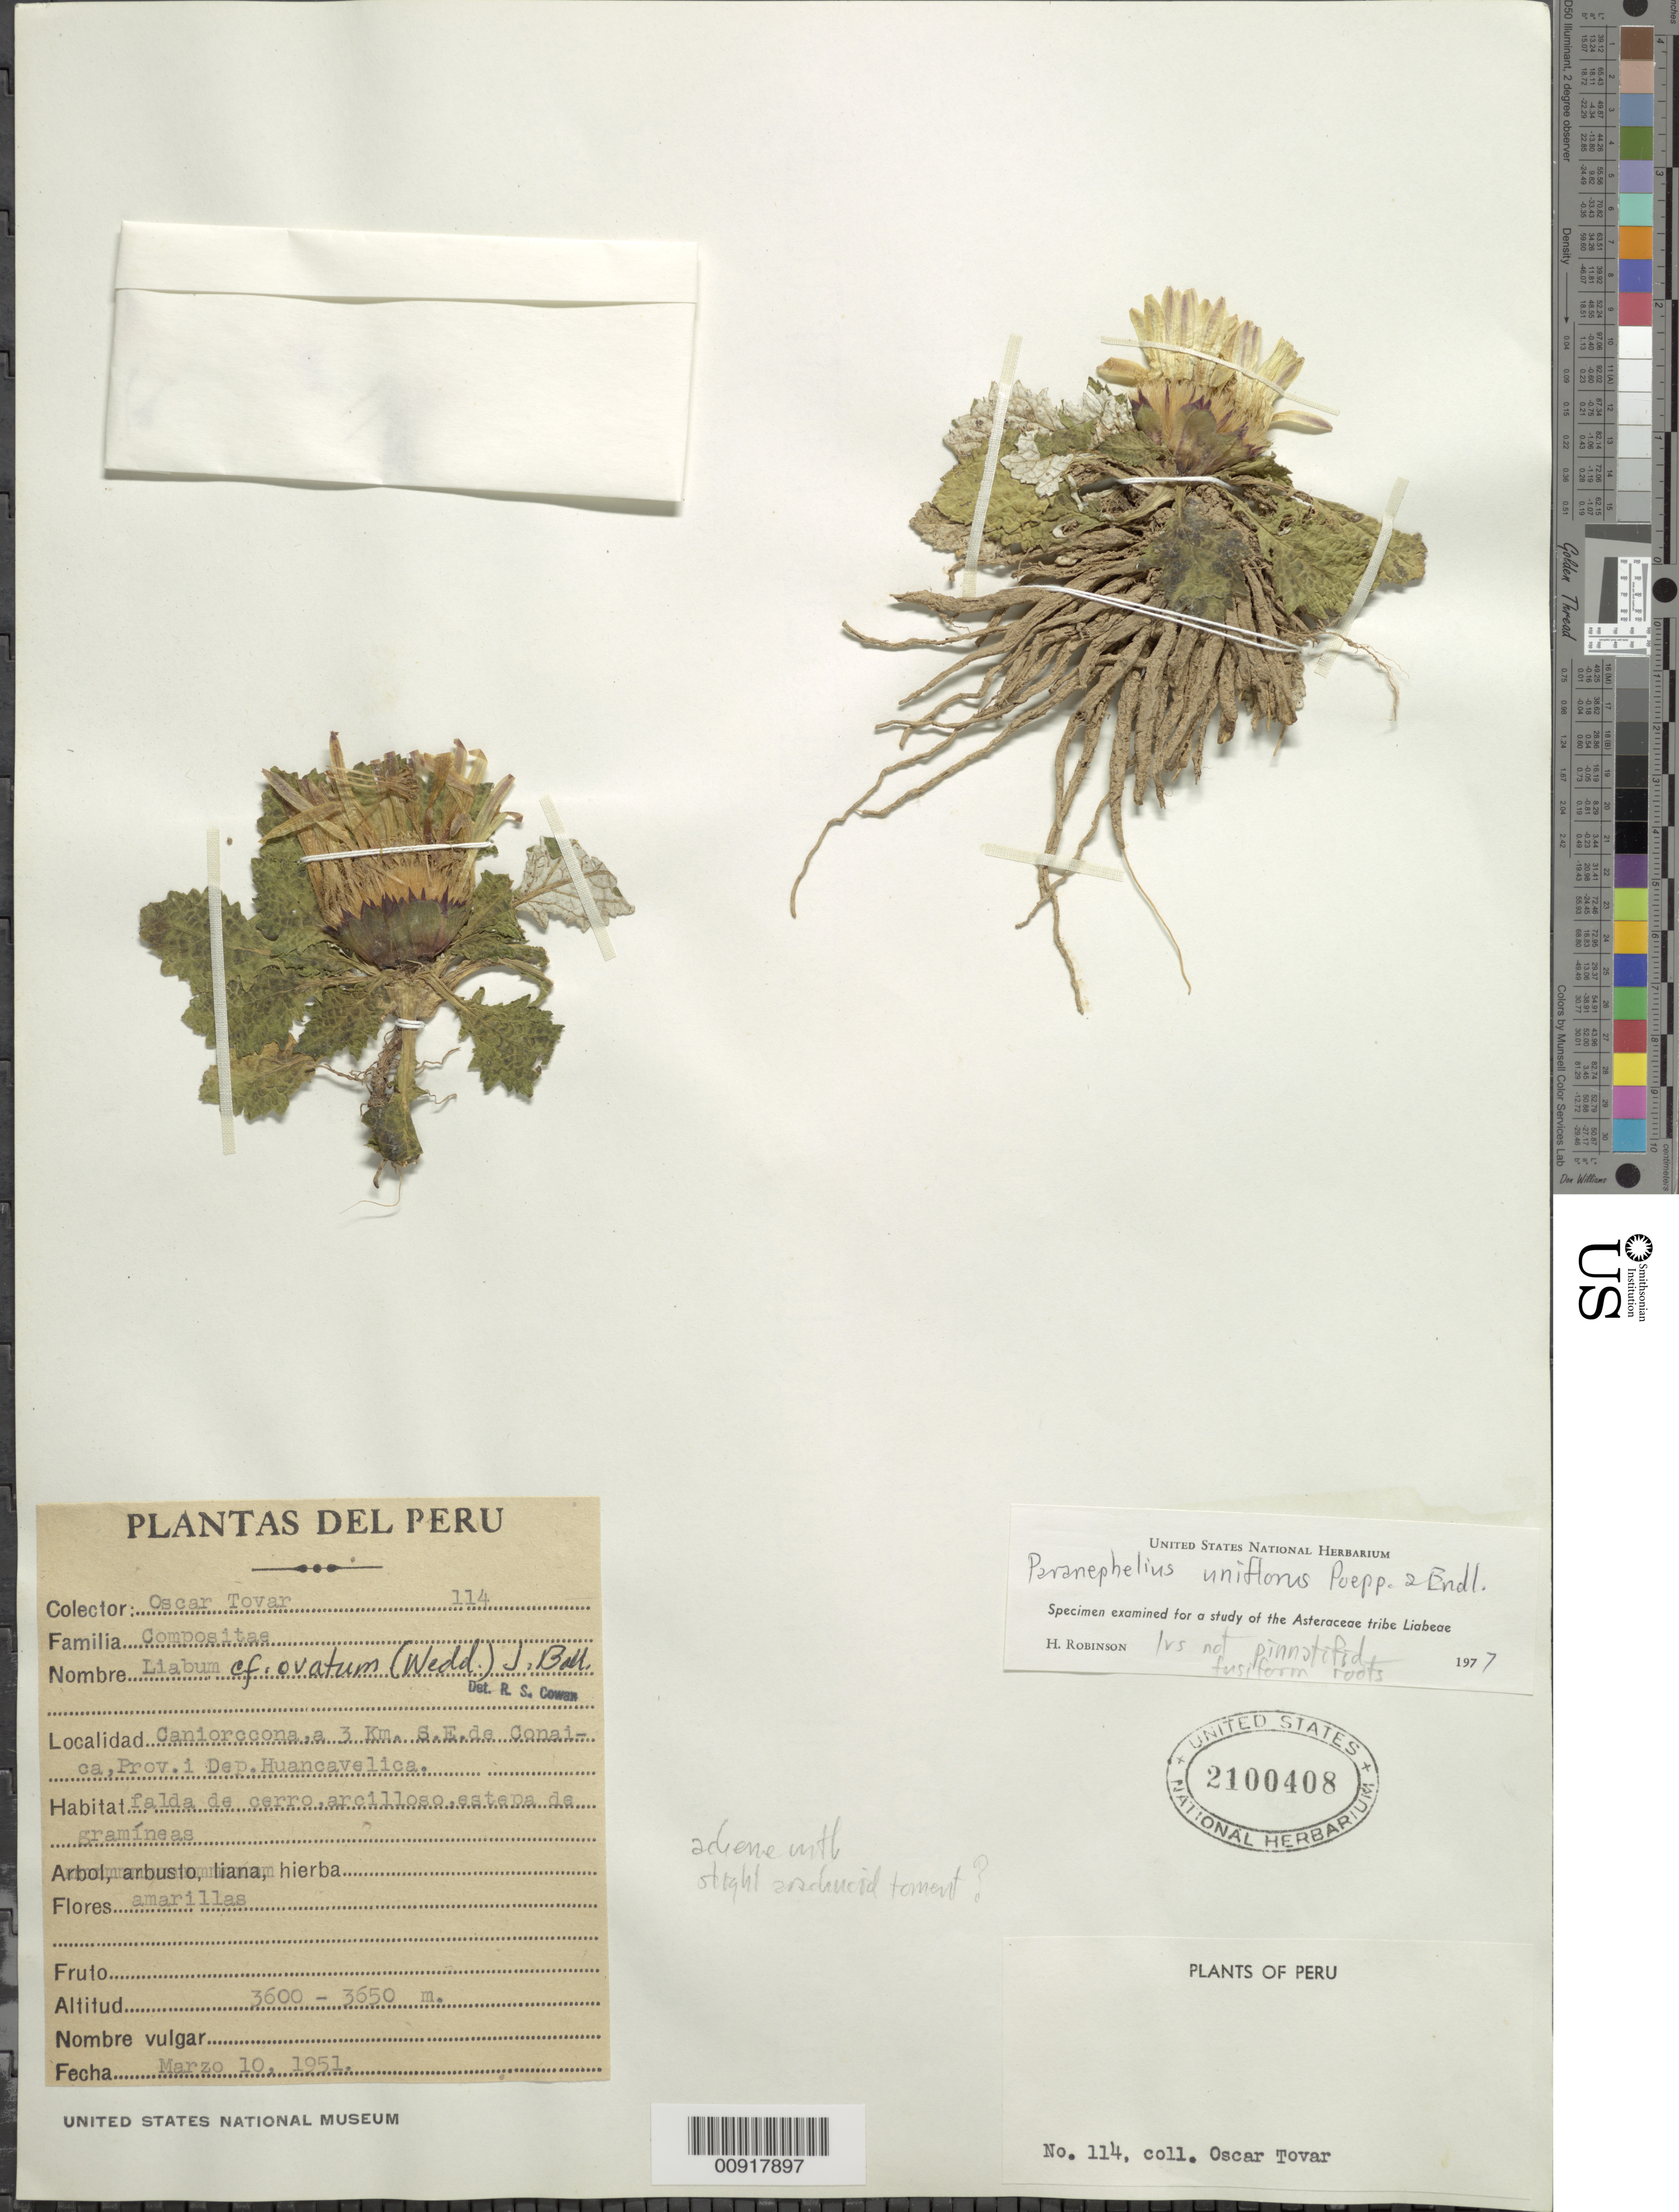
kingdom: Plantae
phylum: Tracheophyta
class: Magnoliopsida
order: Asterales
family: Asteraceae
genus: Paranephelius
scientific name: Paranephelius uniflorus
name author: Poepp. & Endl.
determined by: Robinson, Harold E., (US)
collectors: Ó. Tovar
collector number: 114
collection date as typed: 10 March 1951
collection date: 1951-03-10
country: Peru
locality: Dpto. Huancavelica, Canioroccona, 3 km SE de Conaica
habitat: Falda de cerro, arcilloso, estepa de gramíneas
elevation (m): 3600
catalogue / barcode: US 2100408